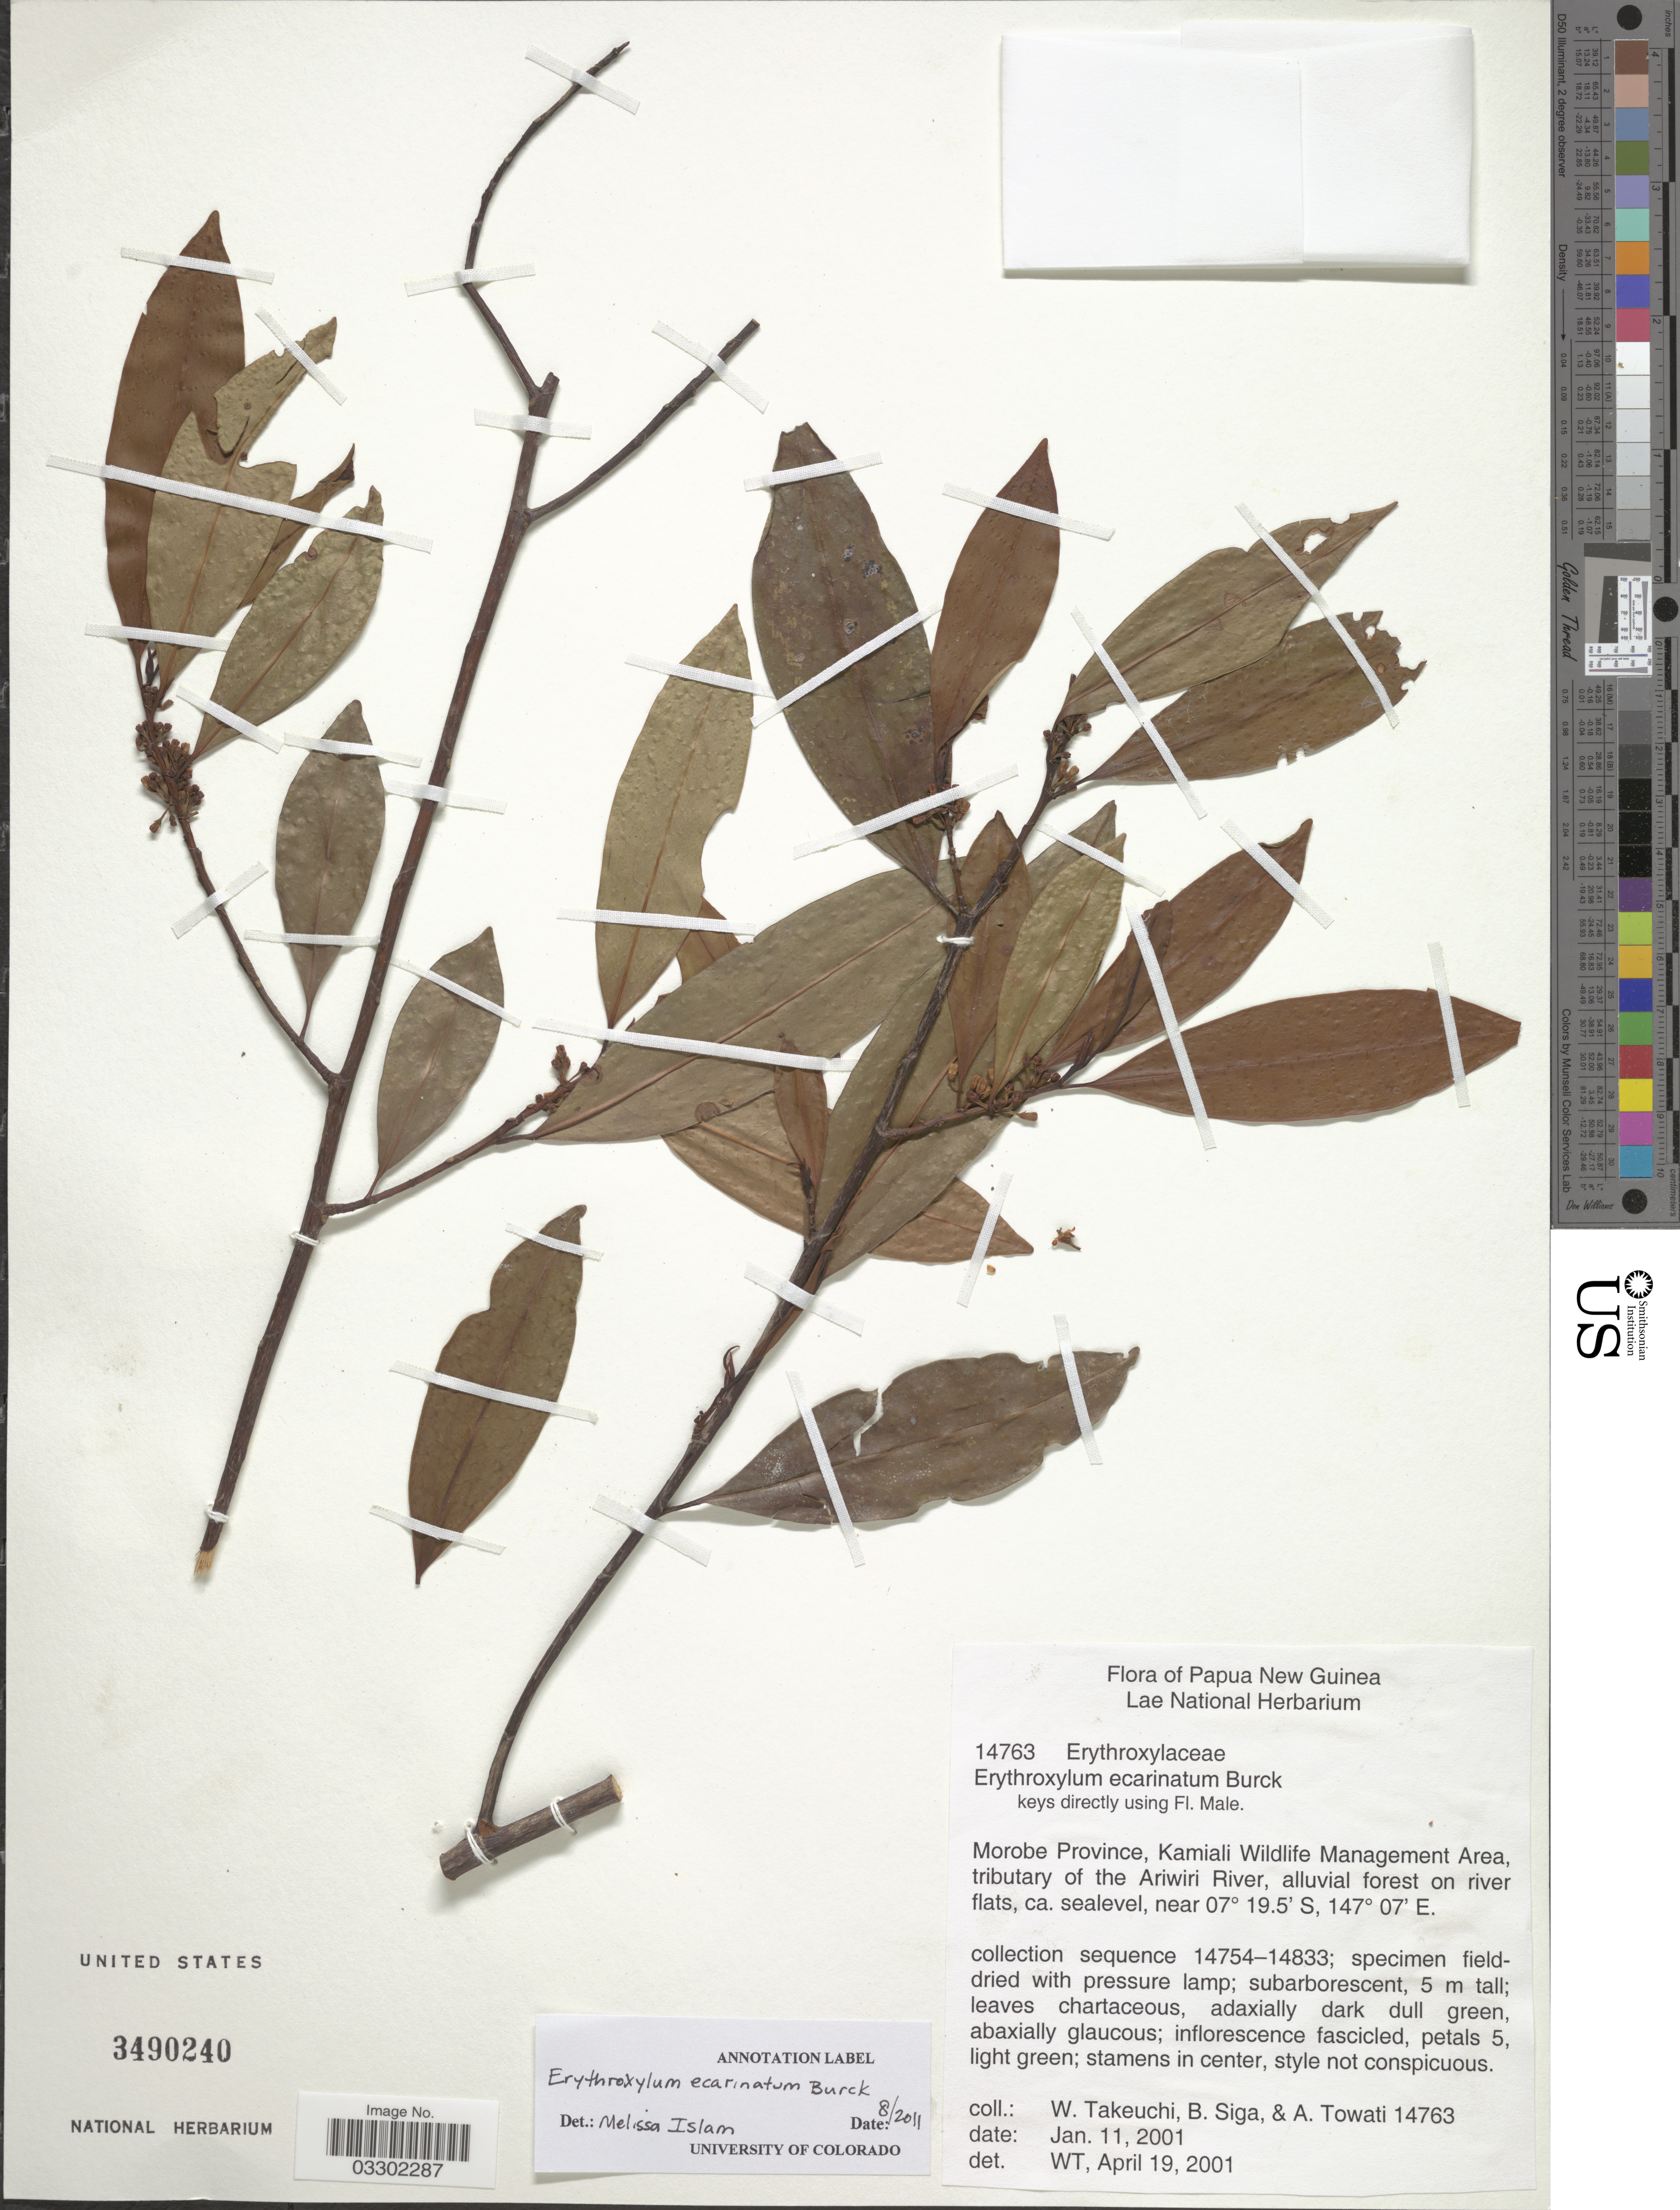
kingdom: Plantae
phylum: Tracheophyta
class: Magnoliopsida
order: Malpighiales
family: Erythroxylaceae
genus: Erythroxylum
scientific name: Erythroxylum ecarinatum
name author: Hochr.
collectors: W. Takeuchi, B. Siga & A. Towati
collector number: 14763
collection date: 2001-01-11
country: Papua New Guinea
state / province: Morobe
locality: Kamiali Wildlife Management Area, tributary of the Ariwiri River.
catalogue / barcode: US 3490240